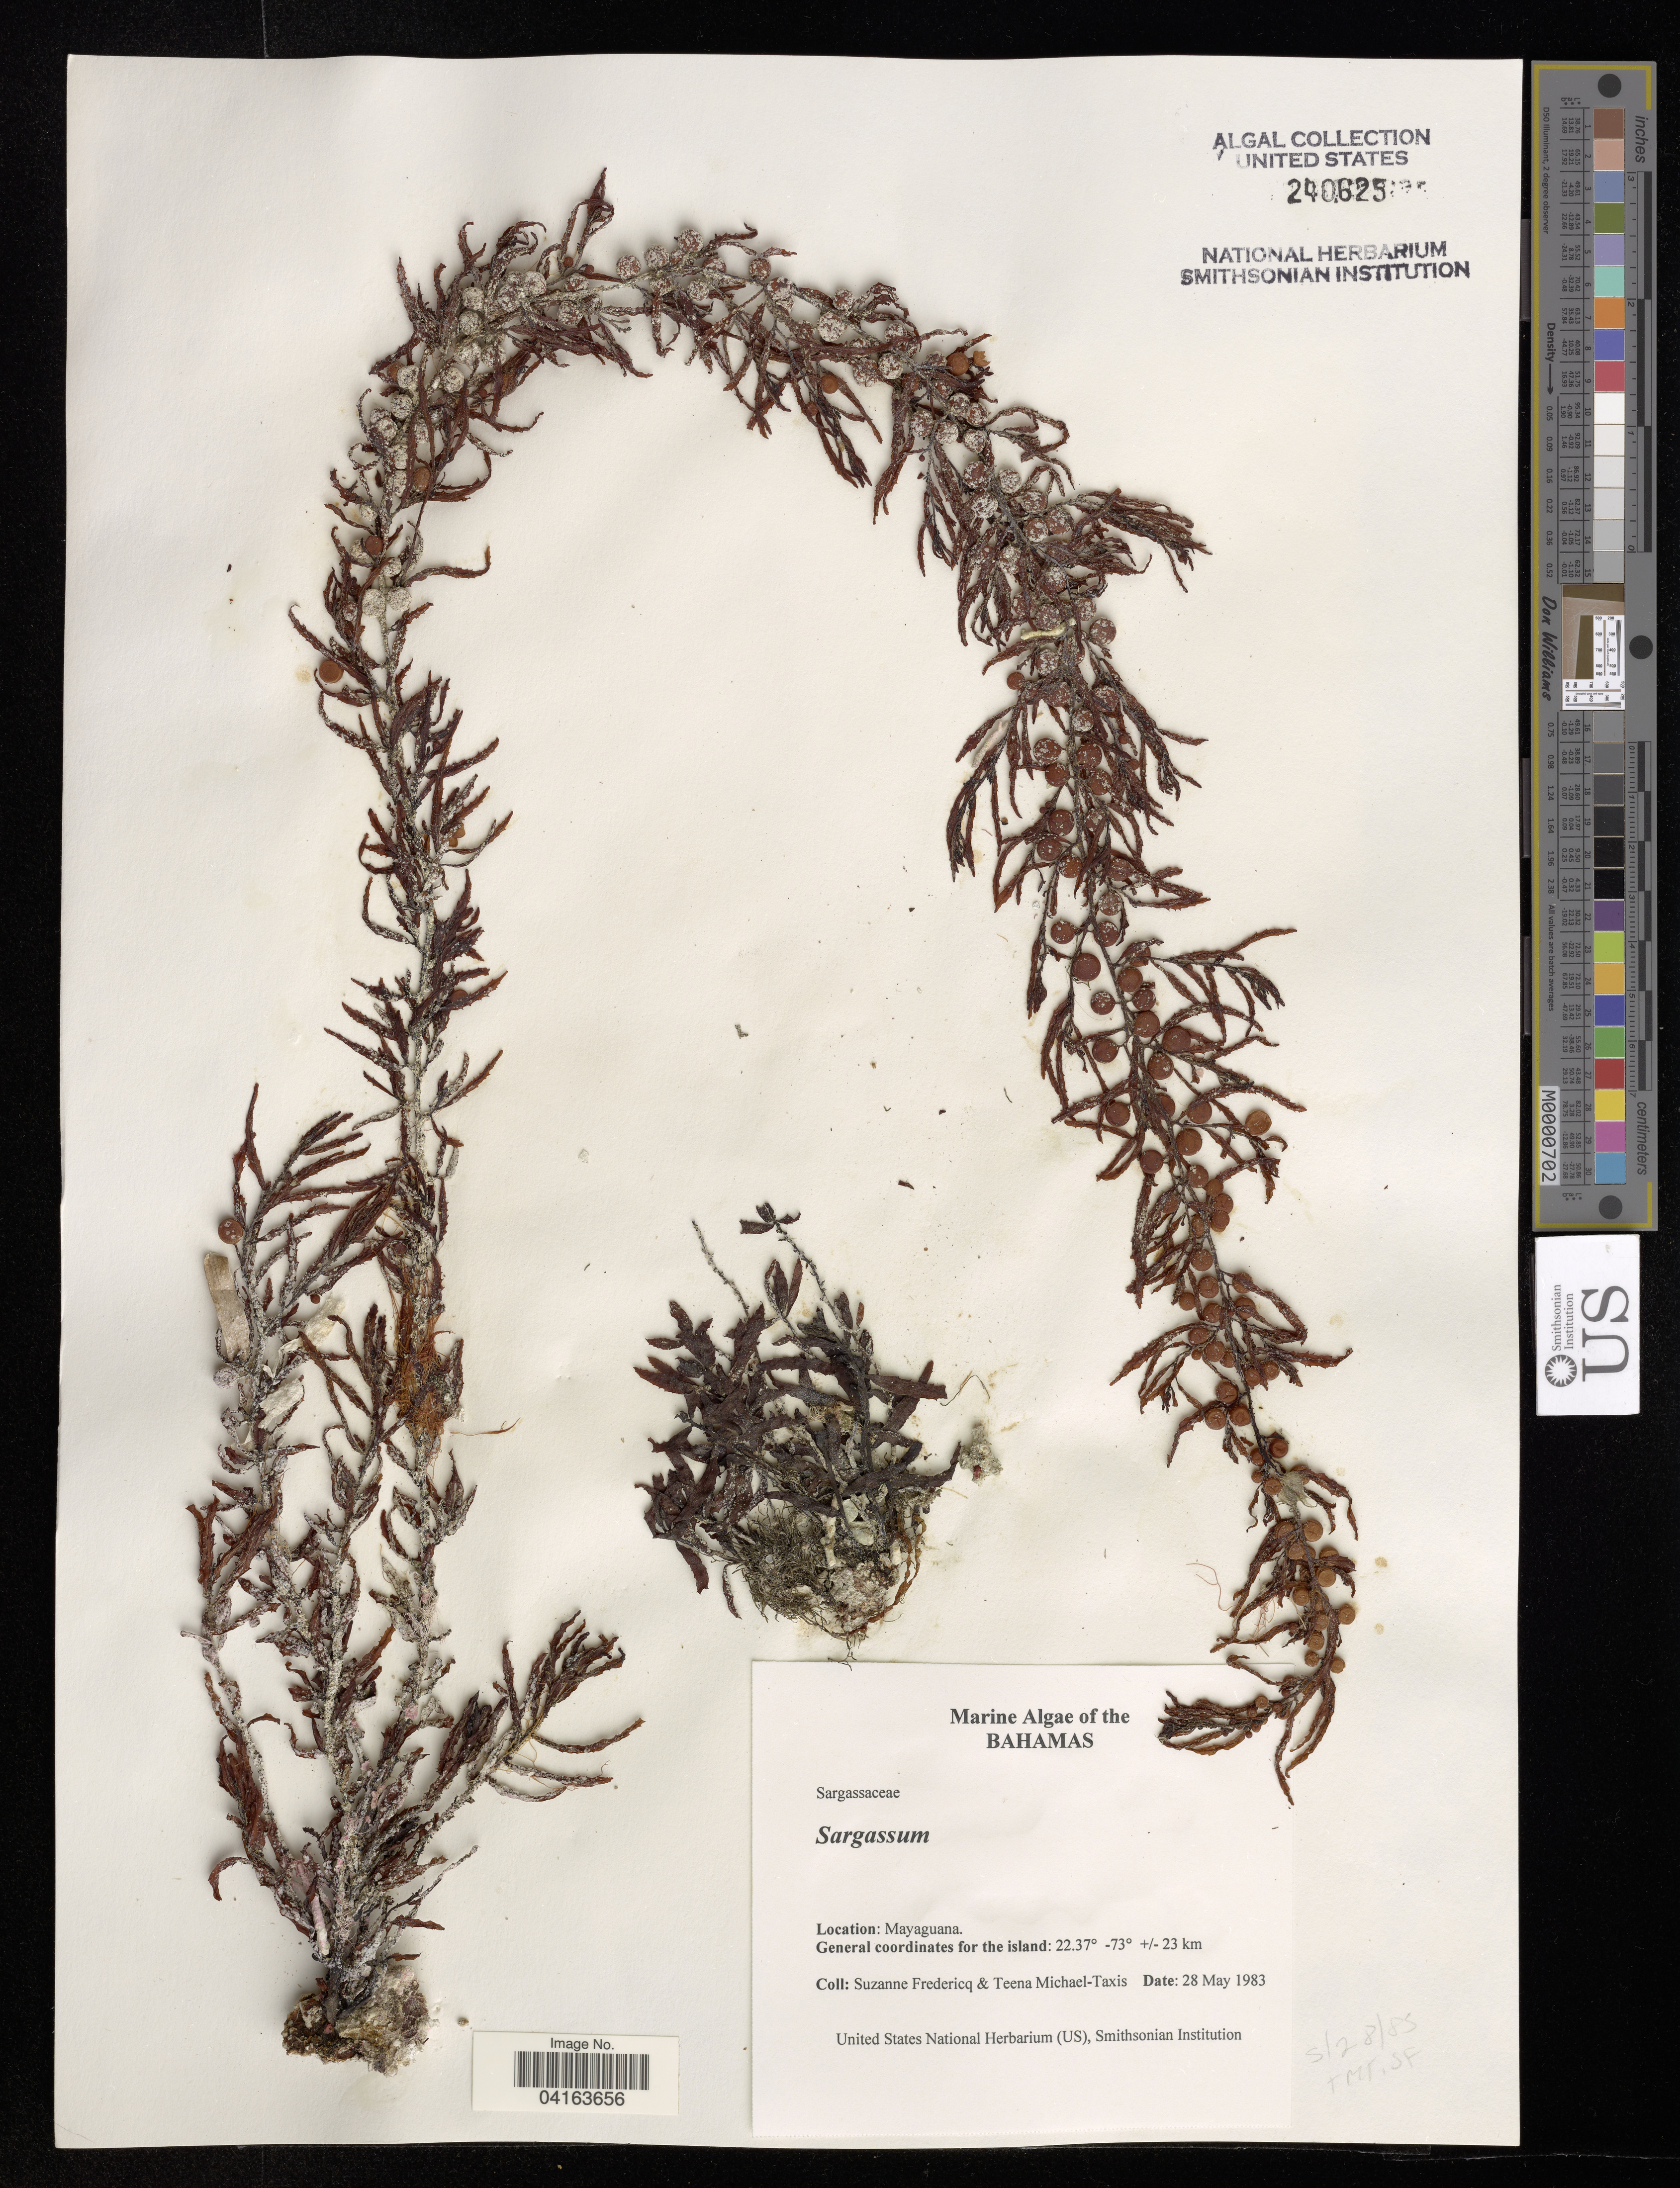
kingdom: Chromista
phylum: Ochrophyta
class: Phaeophyceae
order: Fucales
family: Sargassaceae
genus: Sargassum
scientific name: Sargassum sp.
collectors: S. Fredericq & T. Michael-Taxis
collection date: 1983-05-28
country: Bahamas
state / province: Mayaguana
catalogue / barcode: US 240625